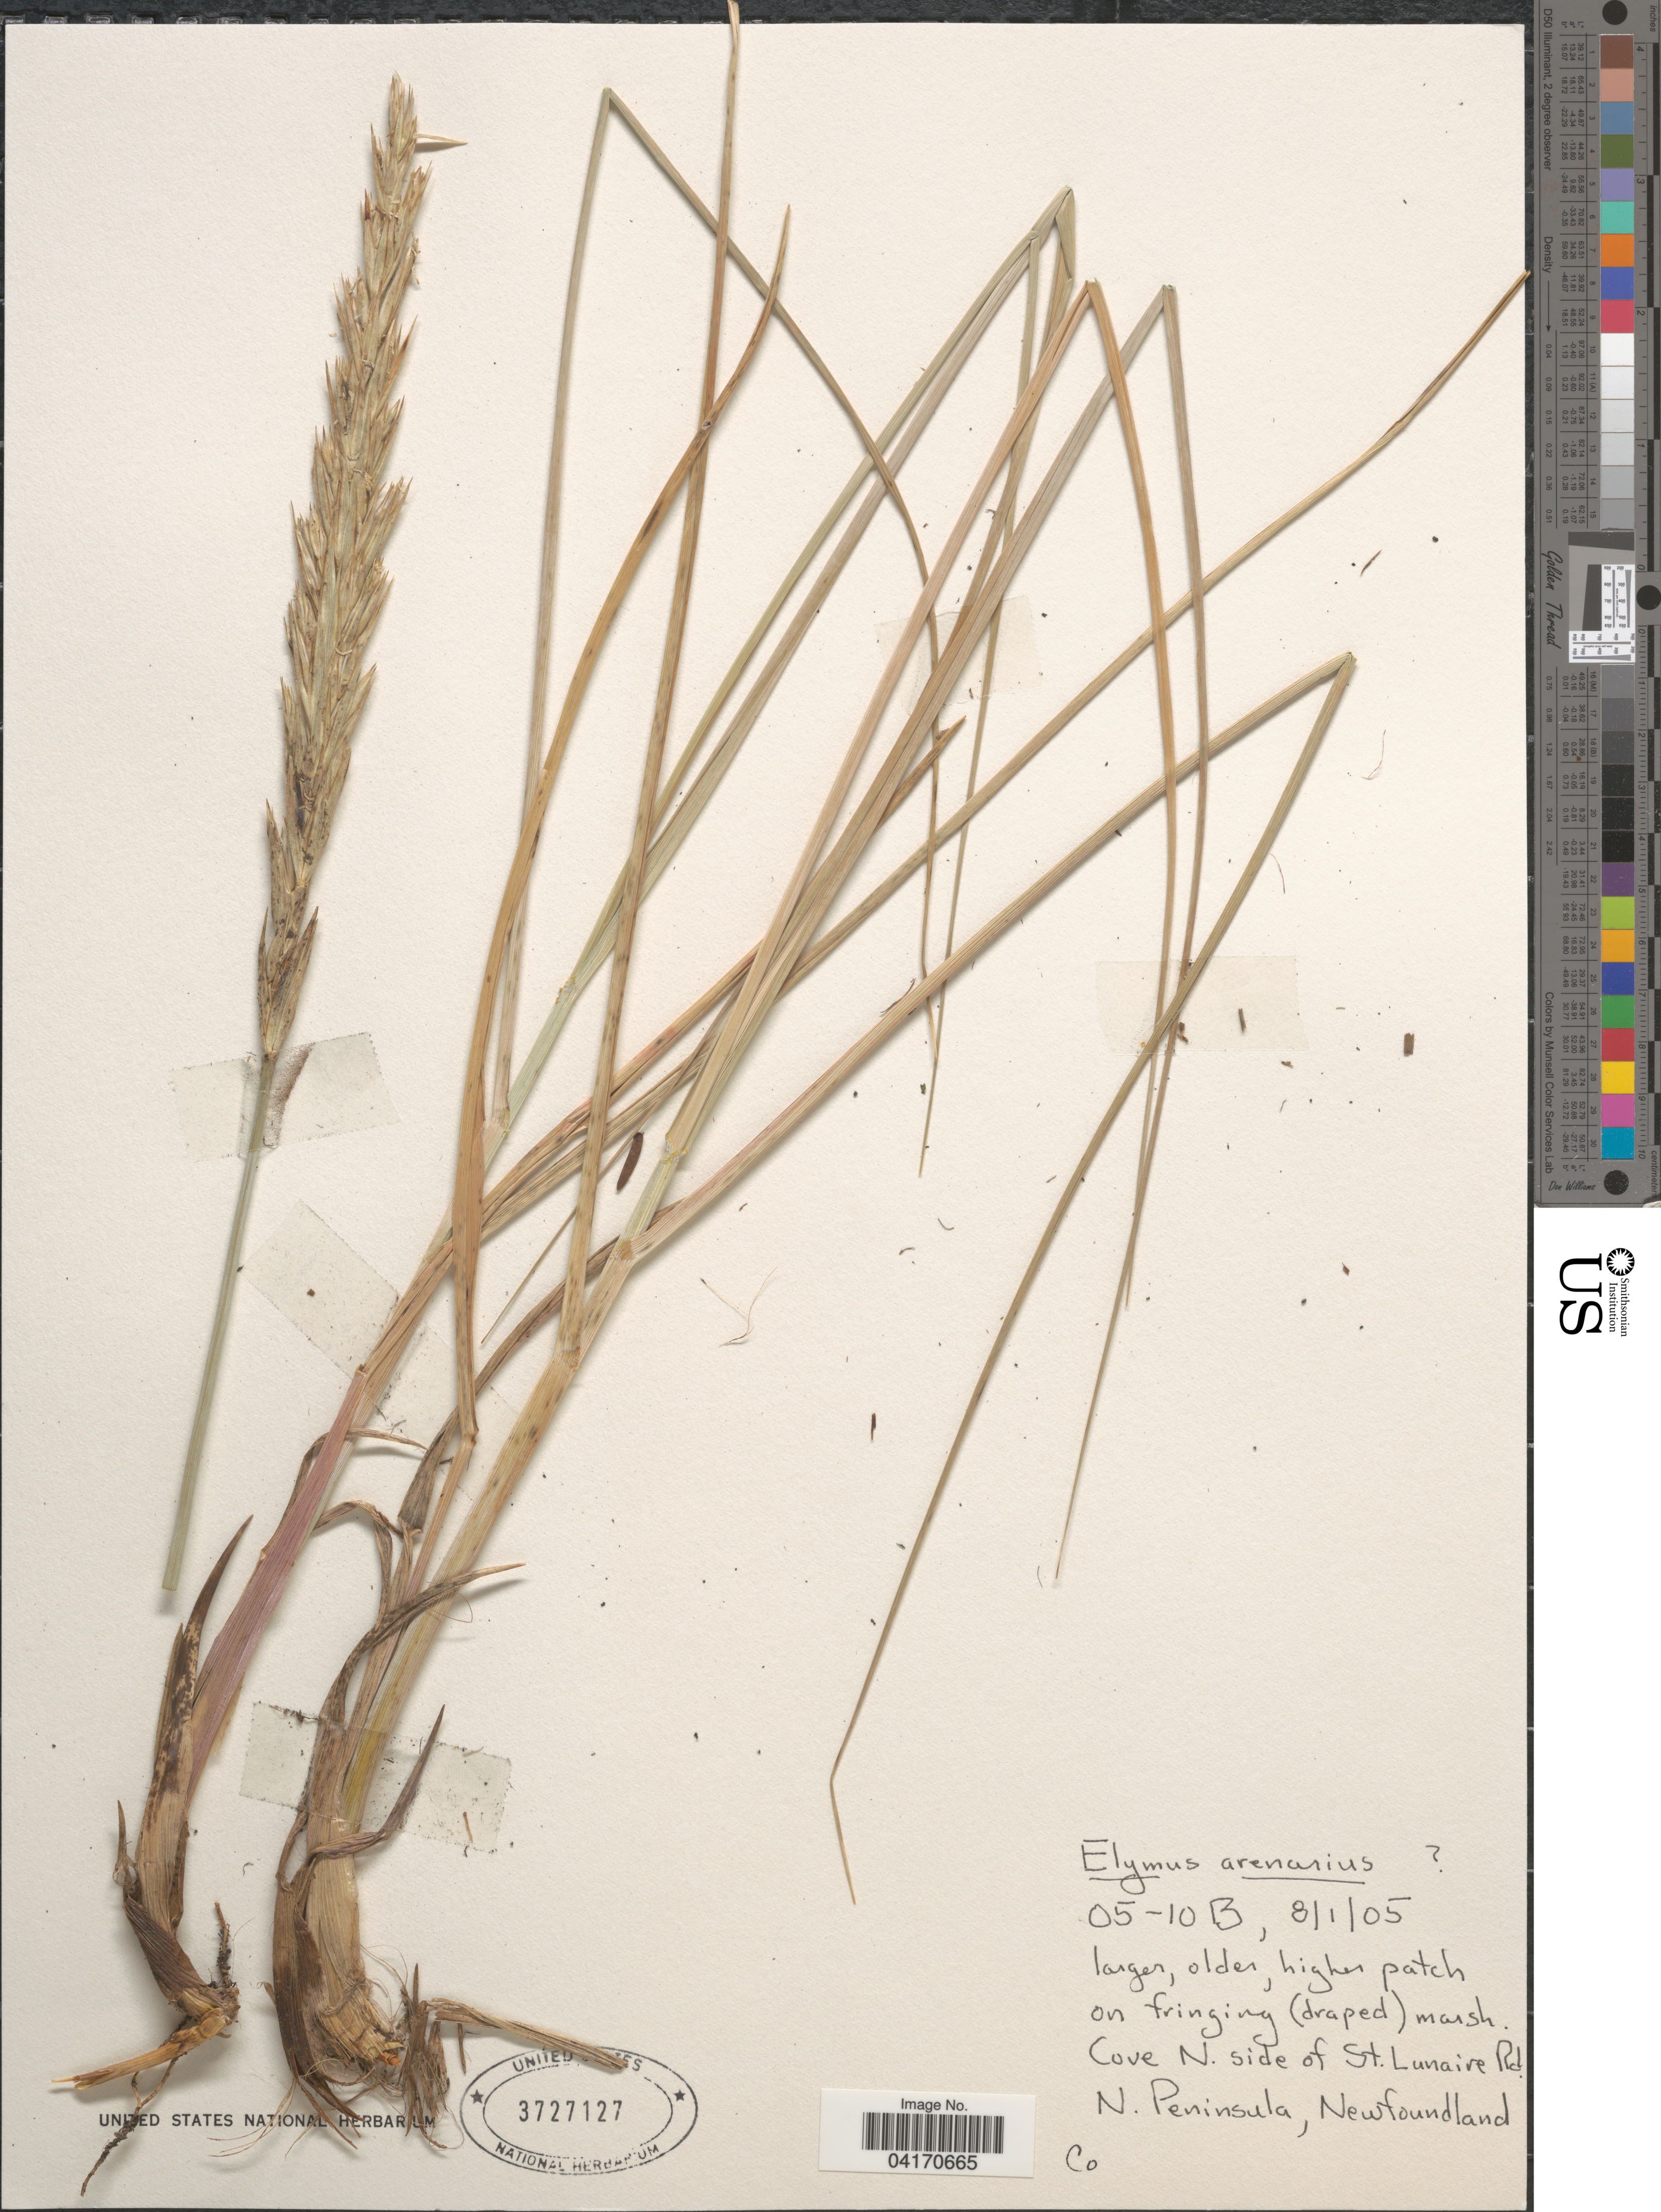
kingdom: Plantae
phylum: Tracheophyta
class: Liliopsida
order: Poales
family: Poaceae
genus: Elymus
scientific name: Elymus arenarius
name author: L.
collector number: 05-10B?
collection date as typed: Transcribed d/m/y: 8/1/5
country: Canada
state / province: Newfoundland and Labrador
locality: Cove N. side of St. Lunaire Rd. N. Peninsula. Co [unsure placement].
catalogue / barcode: US 3727127